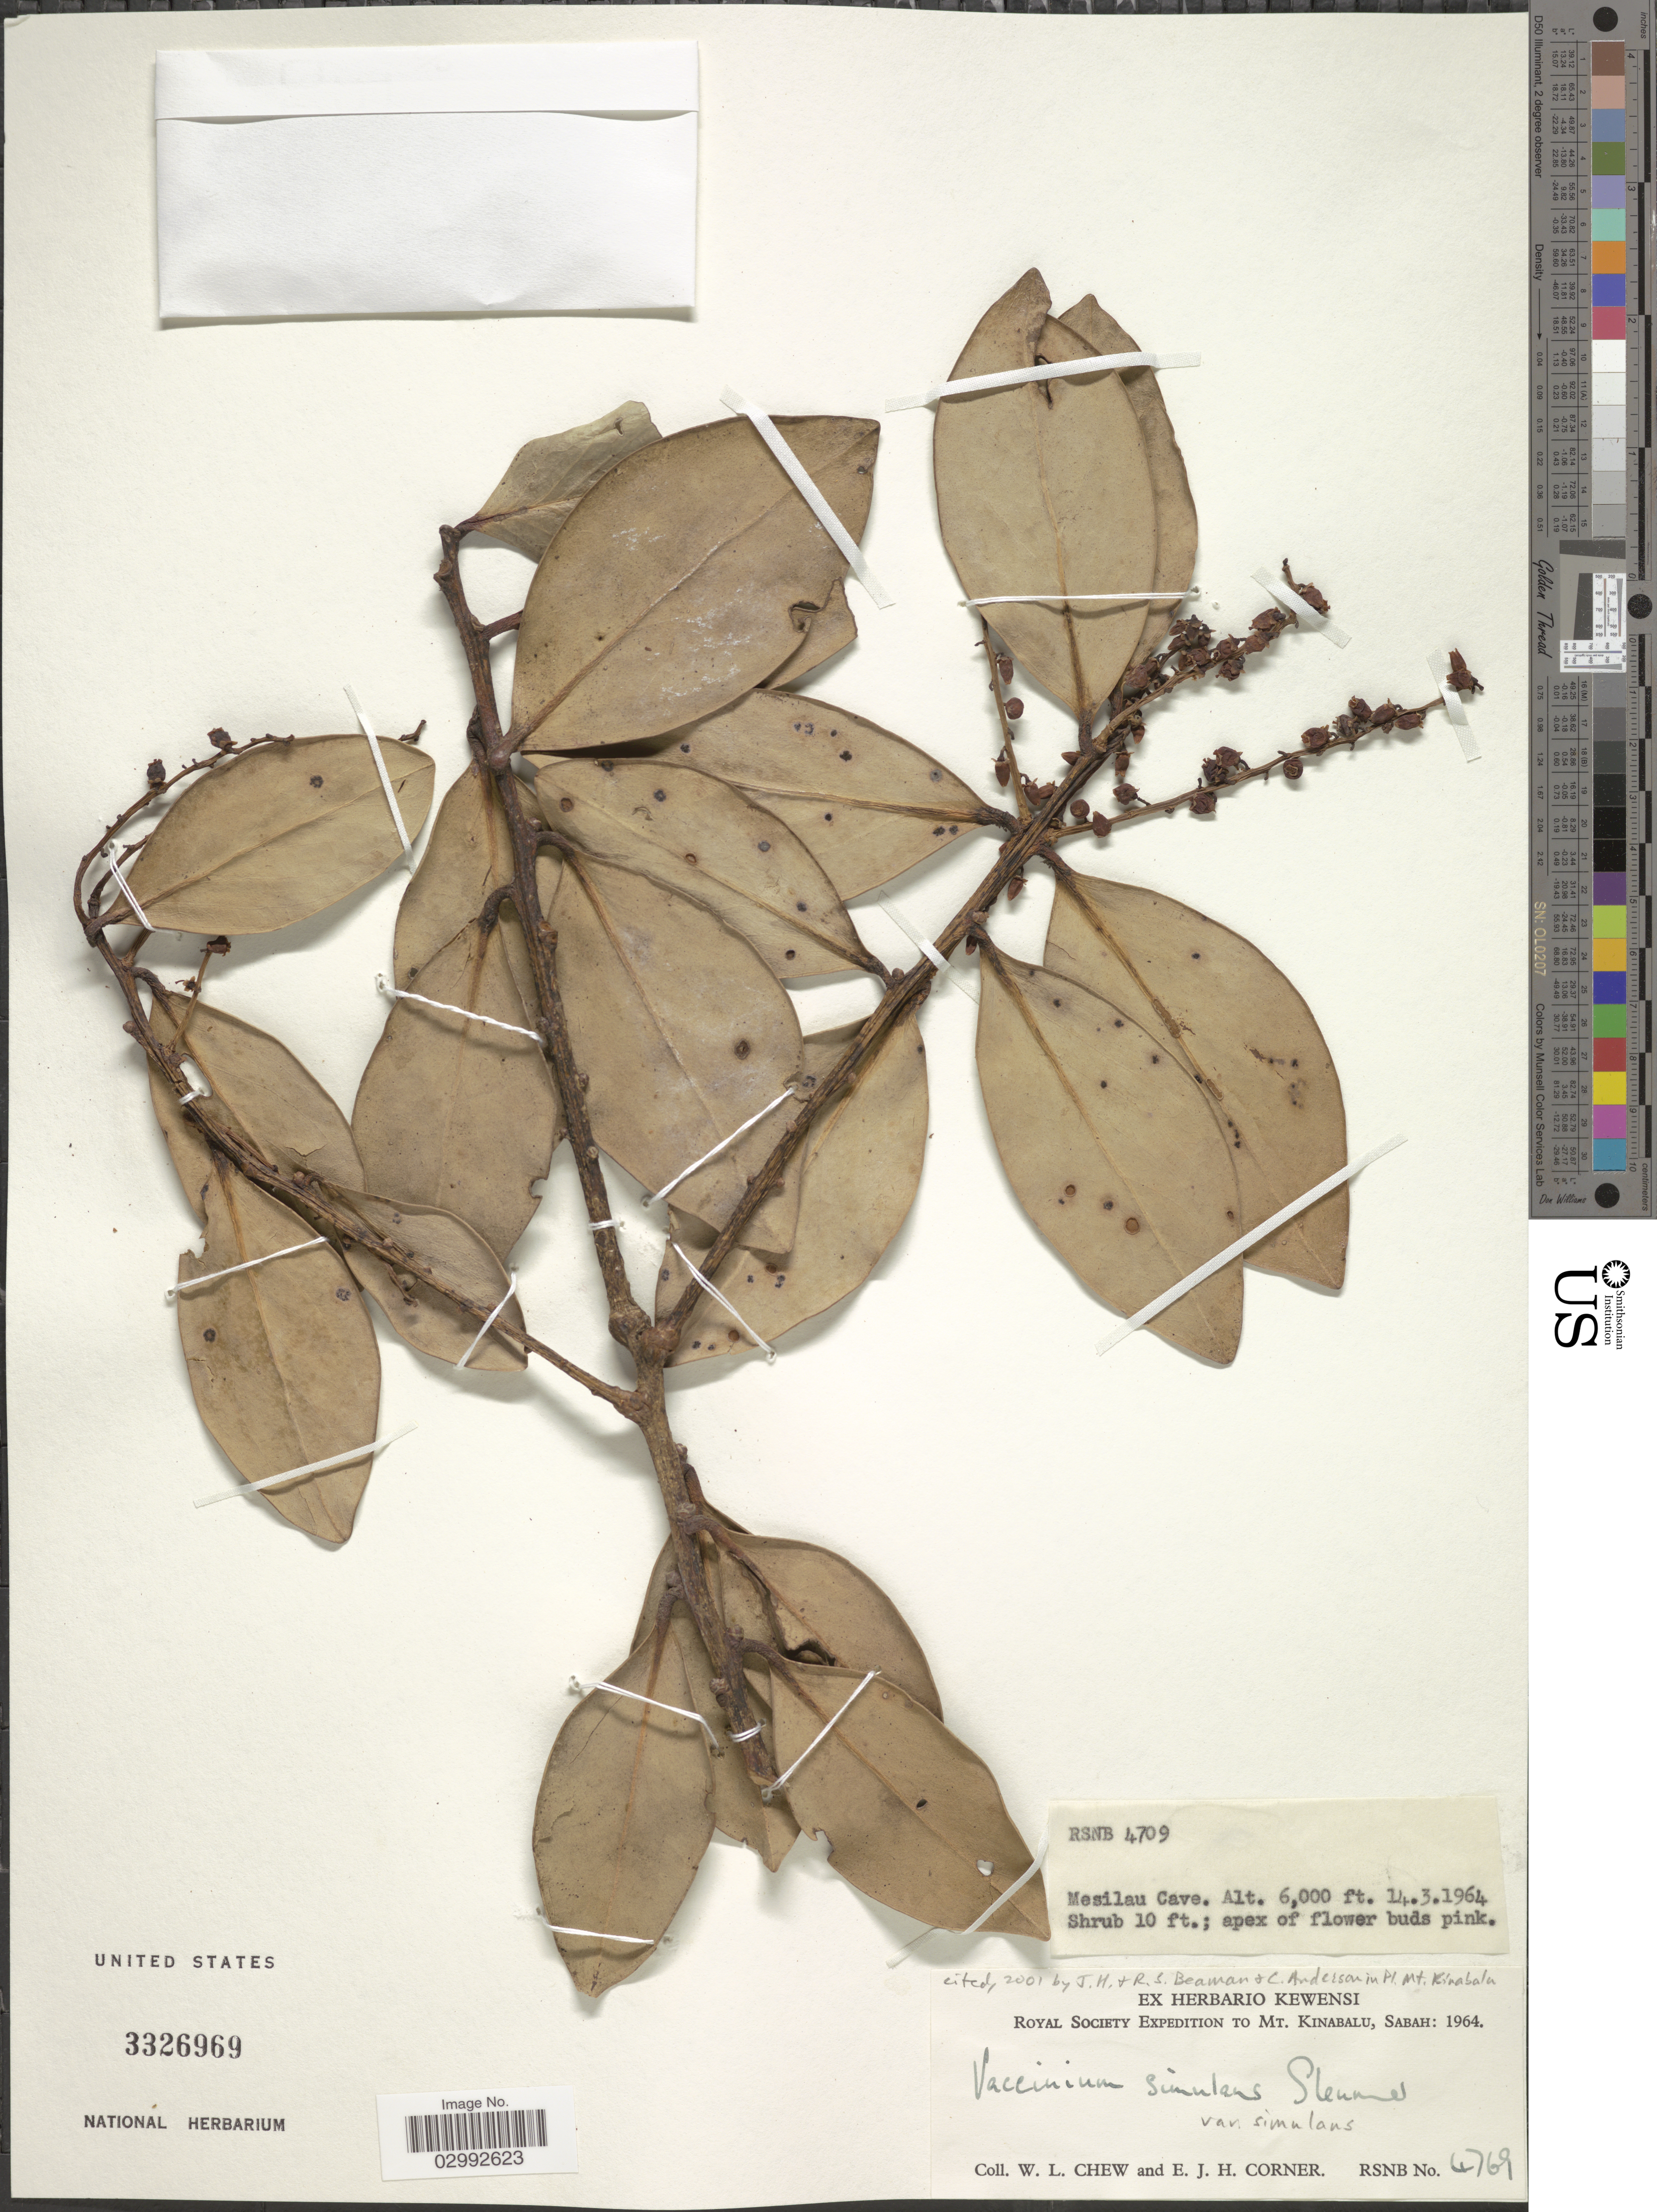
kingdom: Plantae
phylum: Tracheophyta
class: Magnoliopsida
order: Ericales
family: Ericaceae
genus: Vaccinium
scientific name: Vaccinium simulans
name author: Sleumer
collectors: W. Chew & E. Corner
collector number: RSNB 4709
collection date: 1964-03-14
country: Malaysia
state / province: Sabah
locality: Mesilau Cave, Mt. Kinabalu, Sabah.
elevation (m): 1829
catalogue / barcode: US 3326969